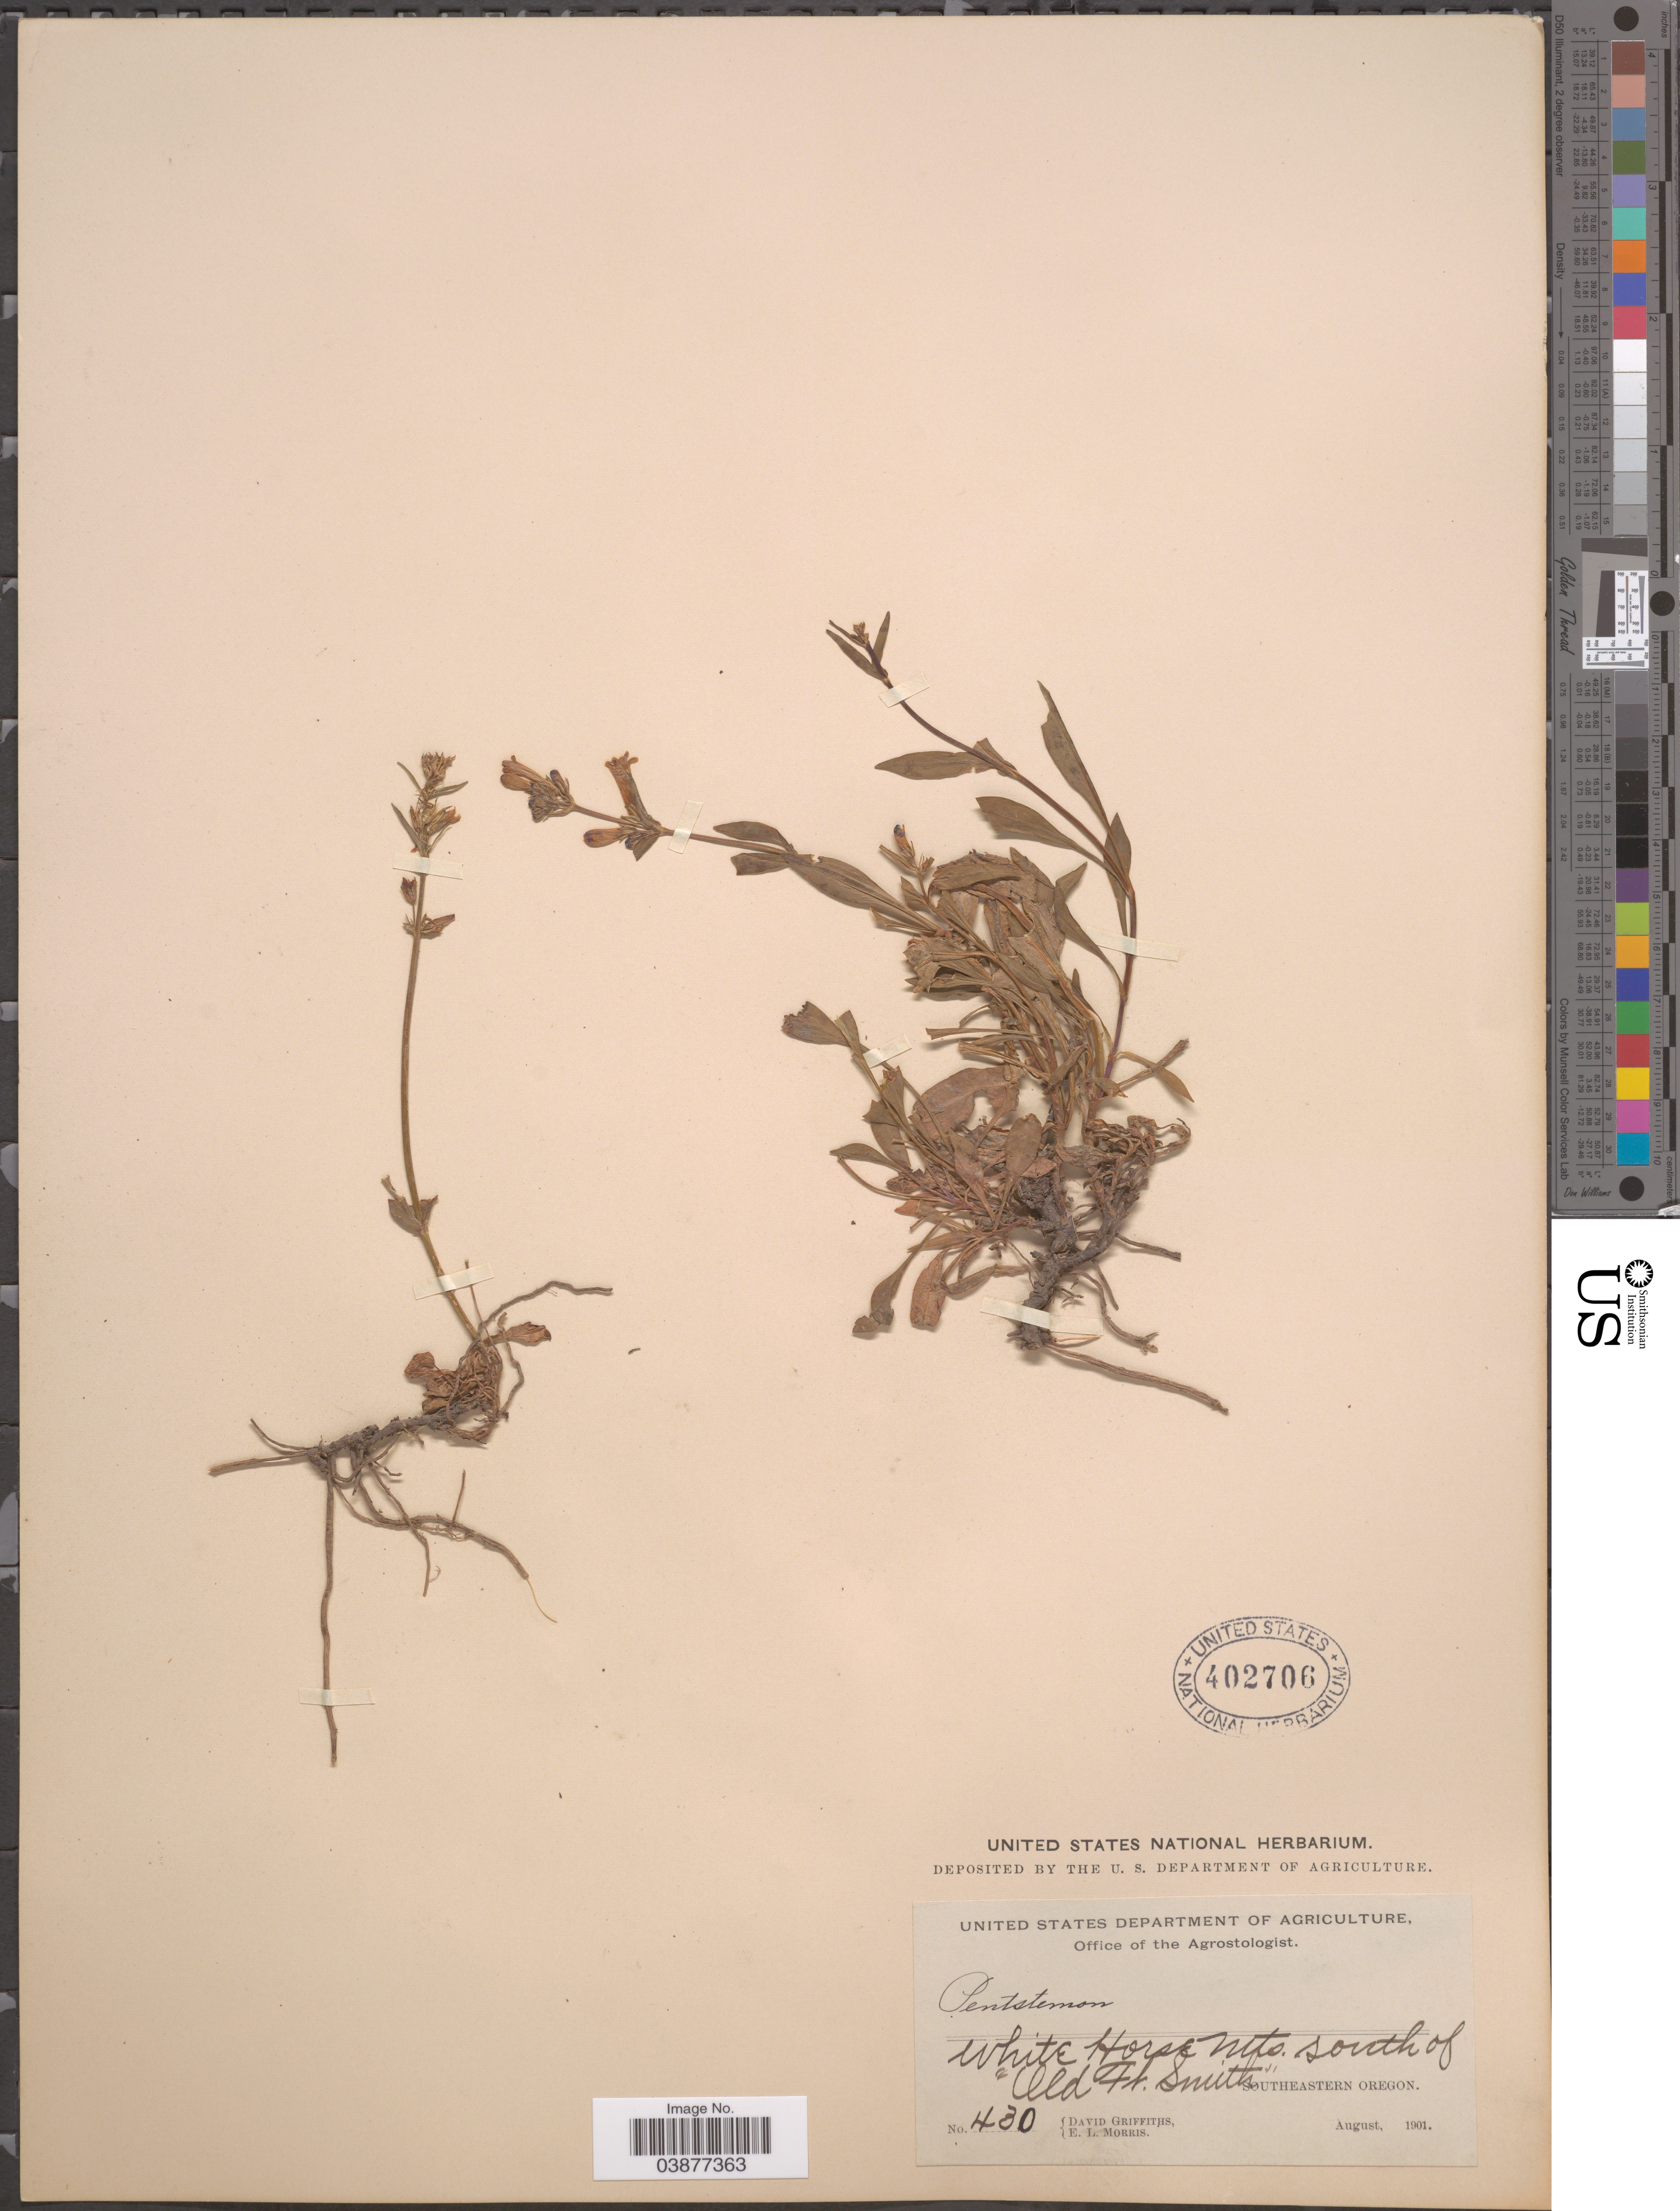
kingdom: Plantae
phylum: Tracheophyta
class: Magnoliopsida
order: Lamiales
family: Plantaginaceae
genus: Penstemon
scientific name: Penstemon productus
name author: Greene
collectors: D. Griffiths & E. Morris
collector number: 430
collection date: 1901-08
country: United States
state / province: Oregon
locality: White Horse Mts., south of "Old Ft. Smith." Southeastern Oregon.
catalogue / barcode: US 402706